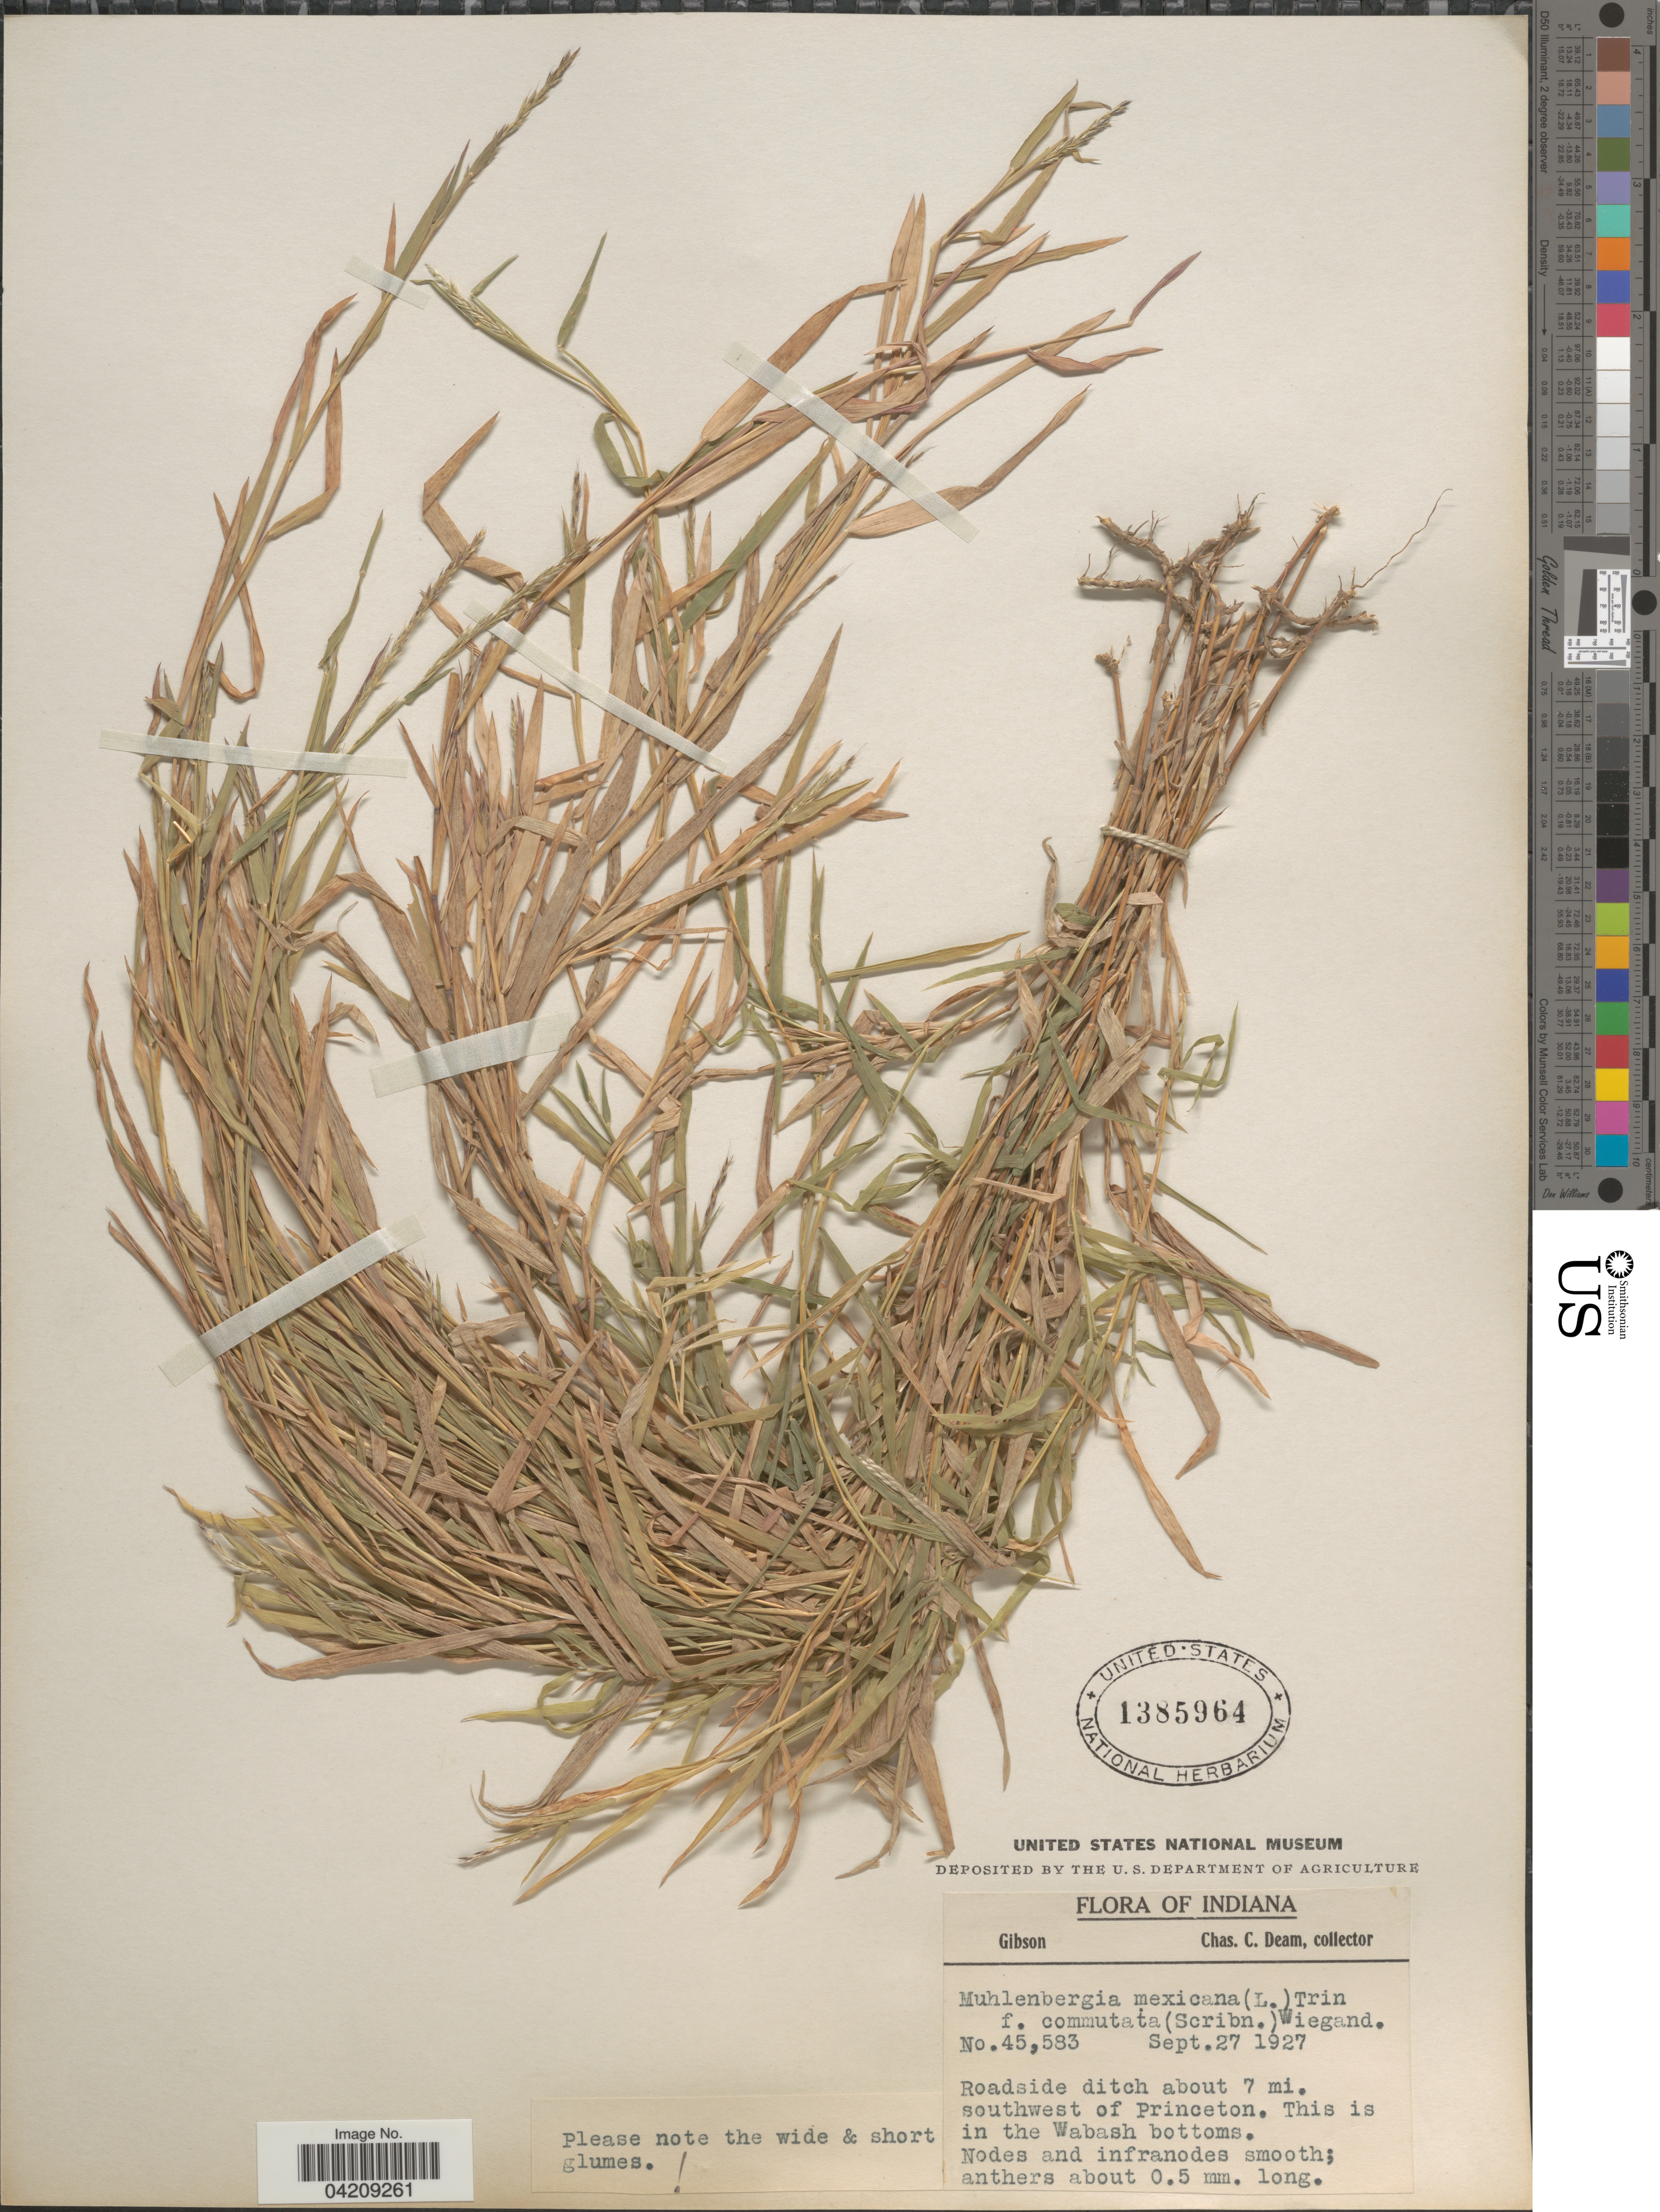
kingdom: Plantae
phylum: Tracheophyta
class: Liliopsida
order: Poales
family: Poaceae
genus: Muhlenbergia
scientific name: Muhlenbergia frondosa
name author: (Poir.) Fernald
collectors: C. C. Deam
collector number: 45583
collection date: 1927-09-27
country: United States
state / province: Indiana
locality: Gibson. Roadside ditch about 7 mi. southwest of Princeton. This is in the Wabash bottoms.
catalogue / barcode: US 1385964